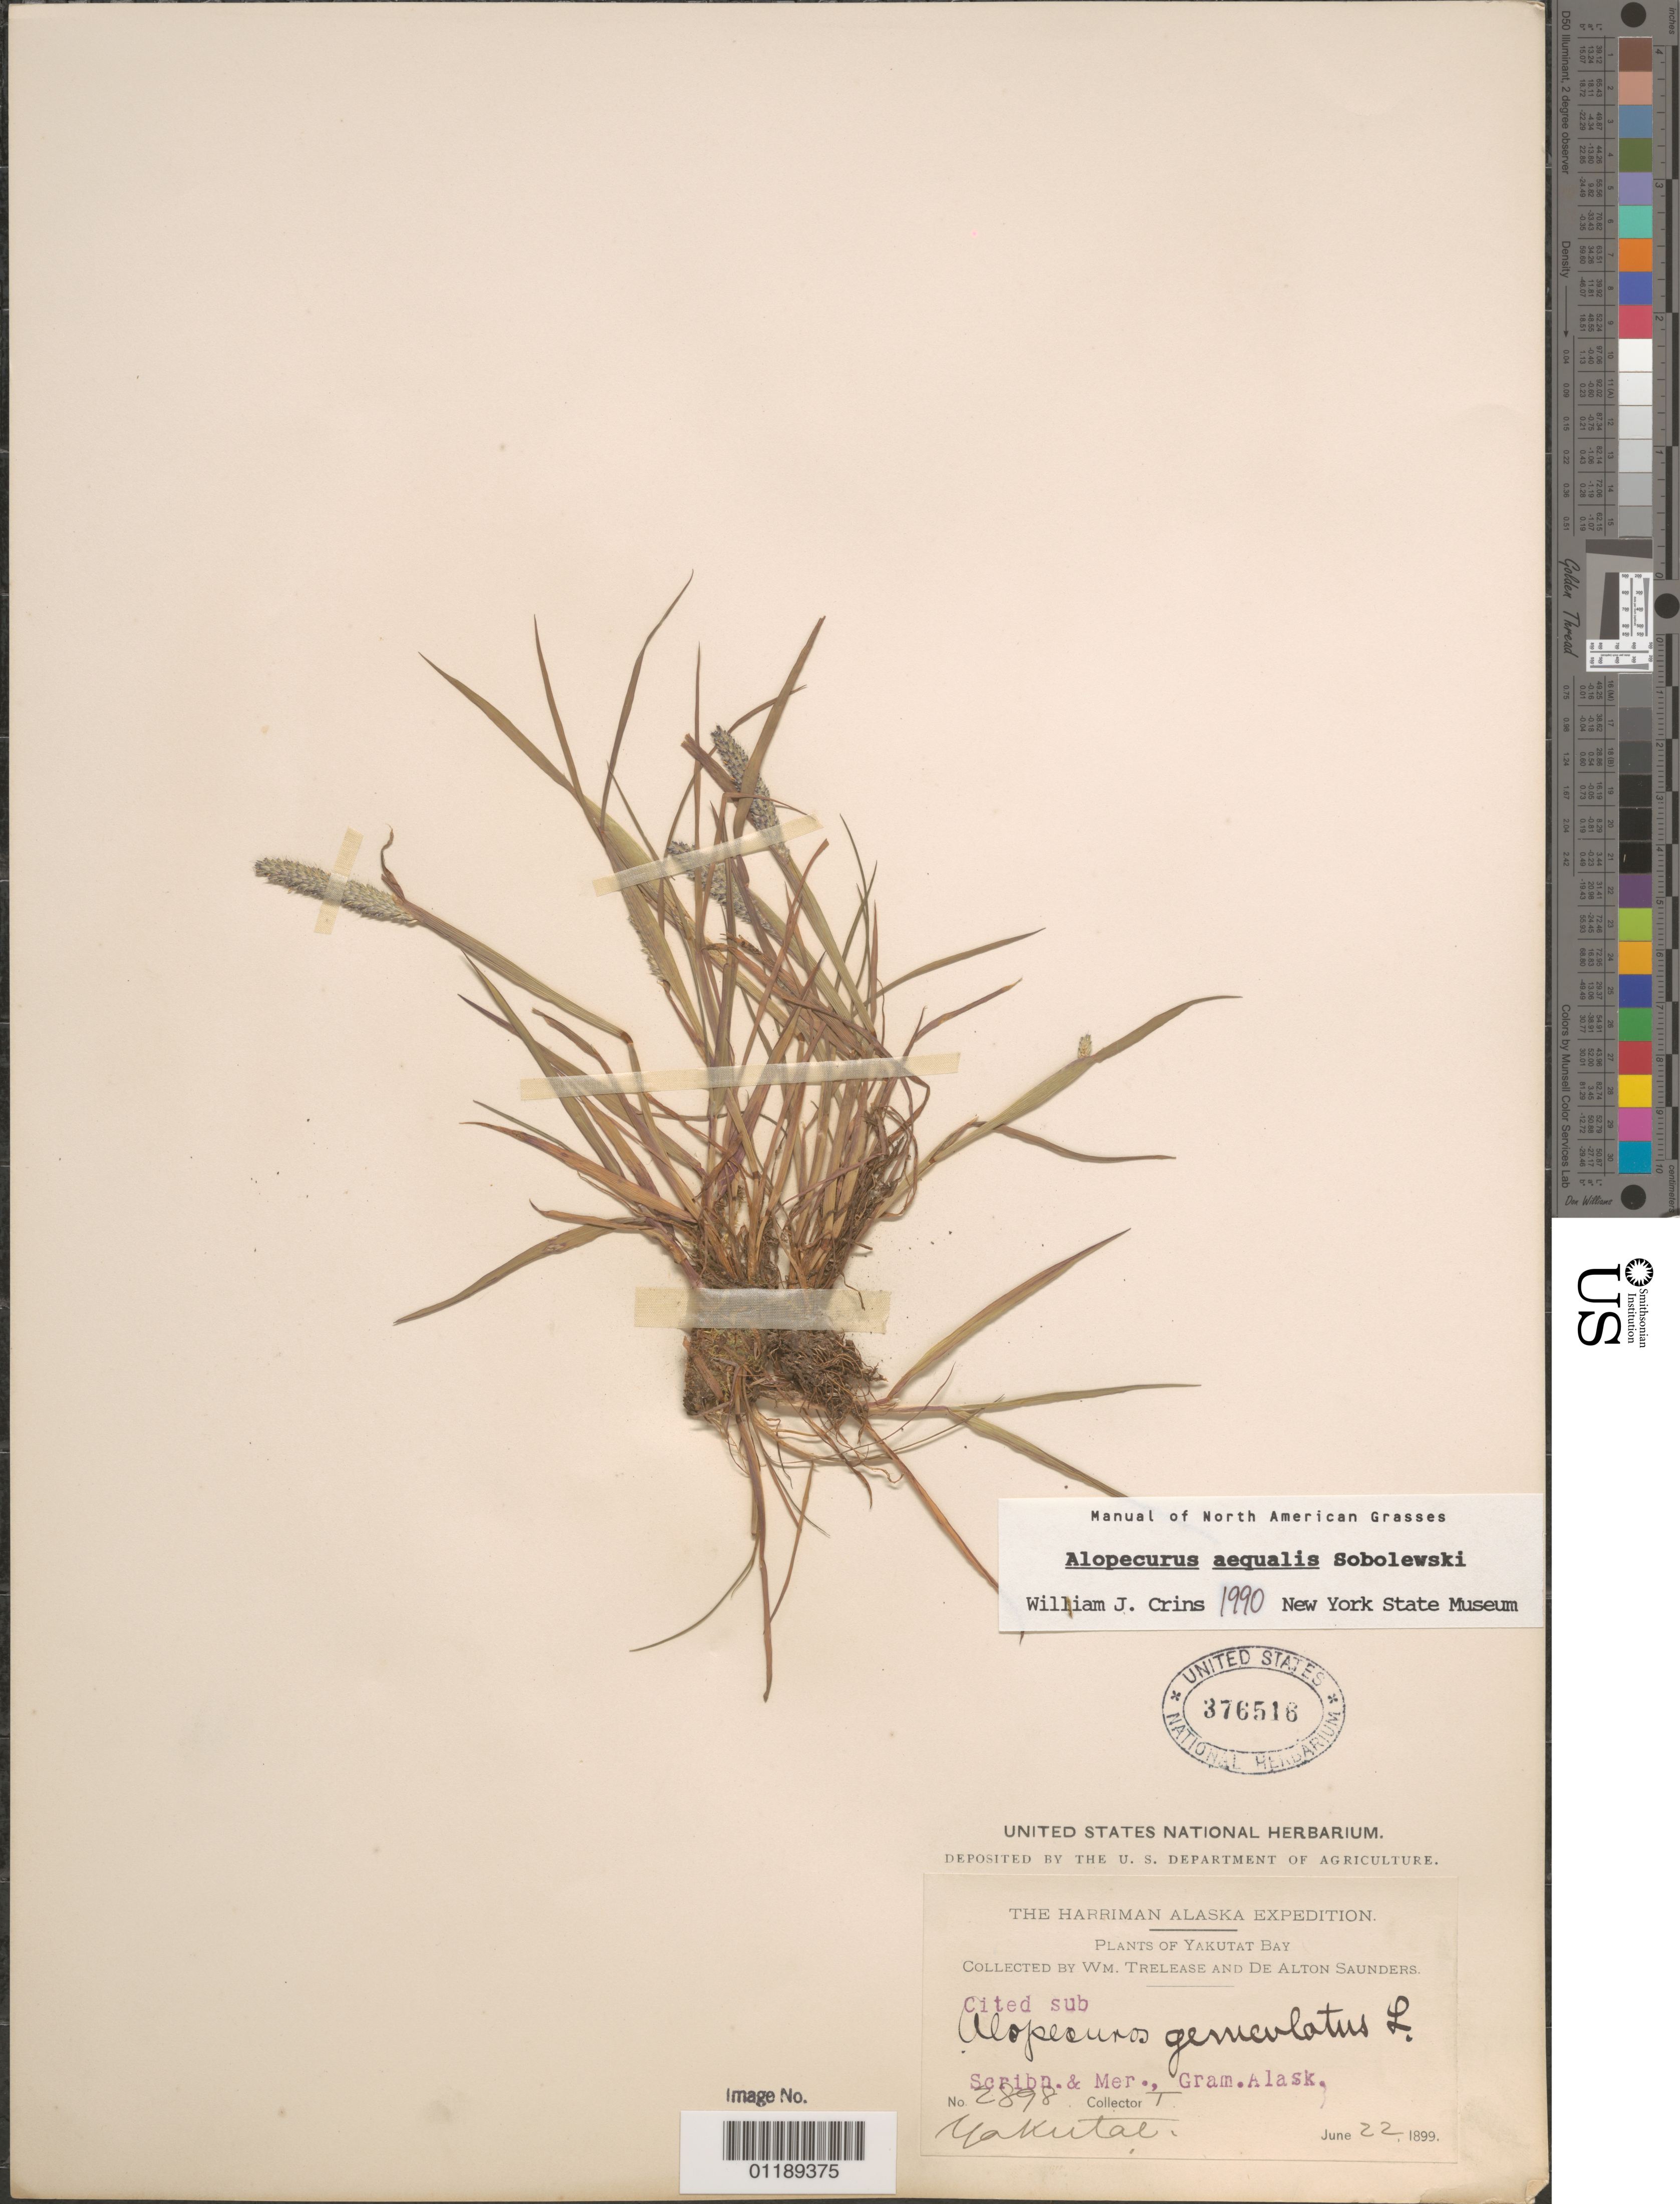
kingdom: Plantae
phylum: Tracheophyta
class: Liliopsida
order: Poales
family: Poaceae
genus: Alopecurus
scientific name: Alopecurus aequalis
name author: Sobol.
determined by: Crins, W. J.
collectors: W. Trelease & D. Saunders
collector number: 2898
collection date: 1899-06-22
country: United States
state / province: Alaska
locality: Yakutat.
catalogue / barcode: US 376516